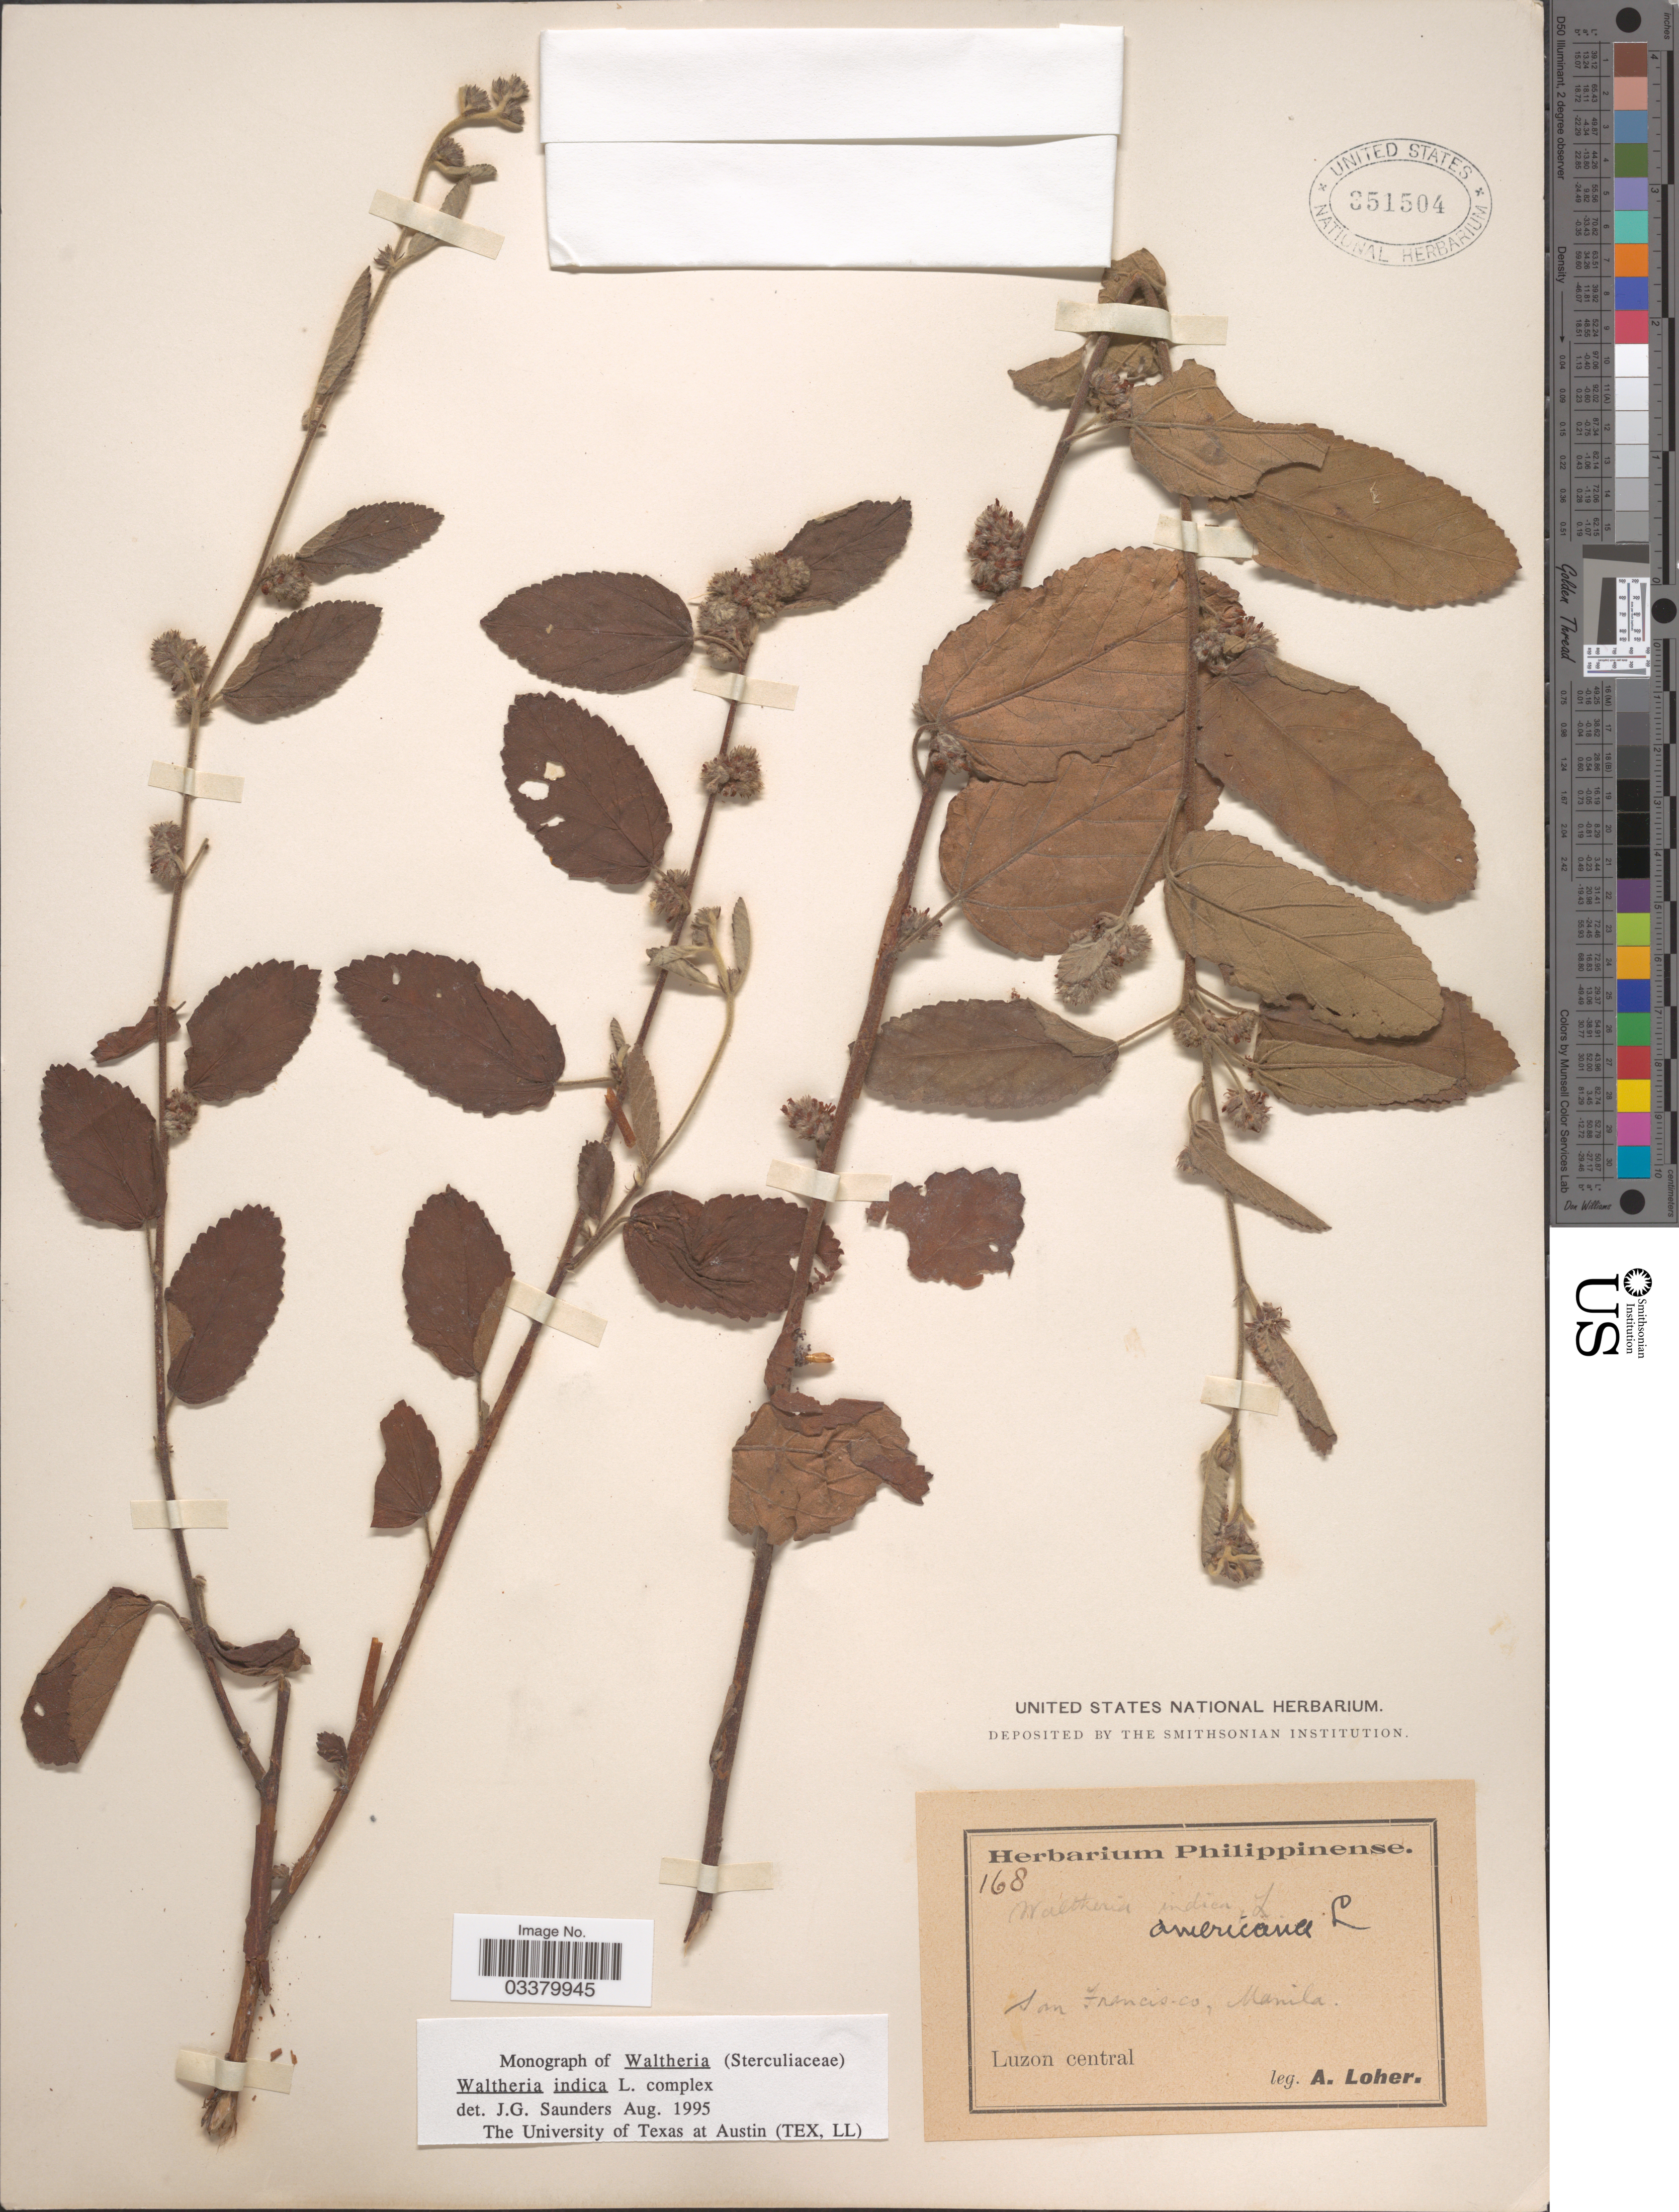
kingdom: Plantae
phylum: Tracheophyta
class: Magnoliopsida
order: Malvales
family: Malvaceae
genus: Waltheria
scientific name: Waltheria indica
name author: L.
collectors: A. Loher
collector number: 168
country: Philippines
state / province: Central Luzon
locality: San Francisco, Manila. Luzon central.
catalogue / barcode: US 351504